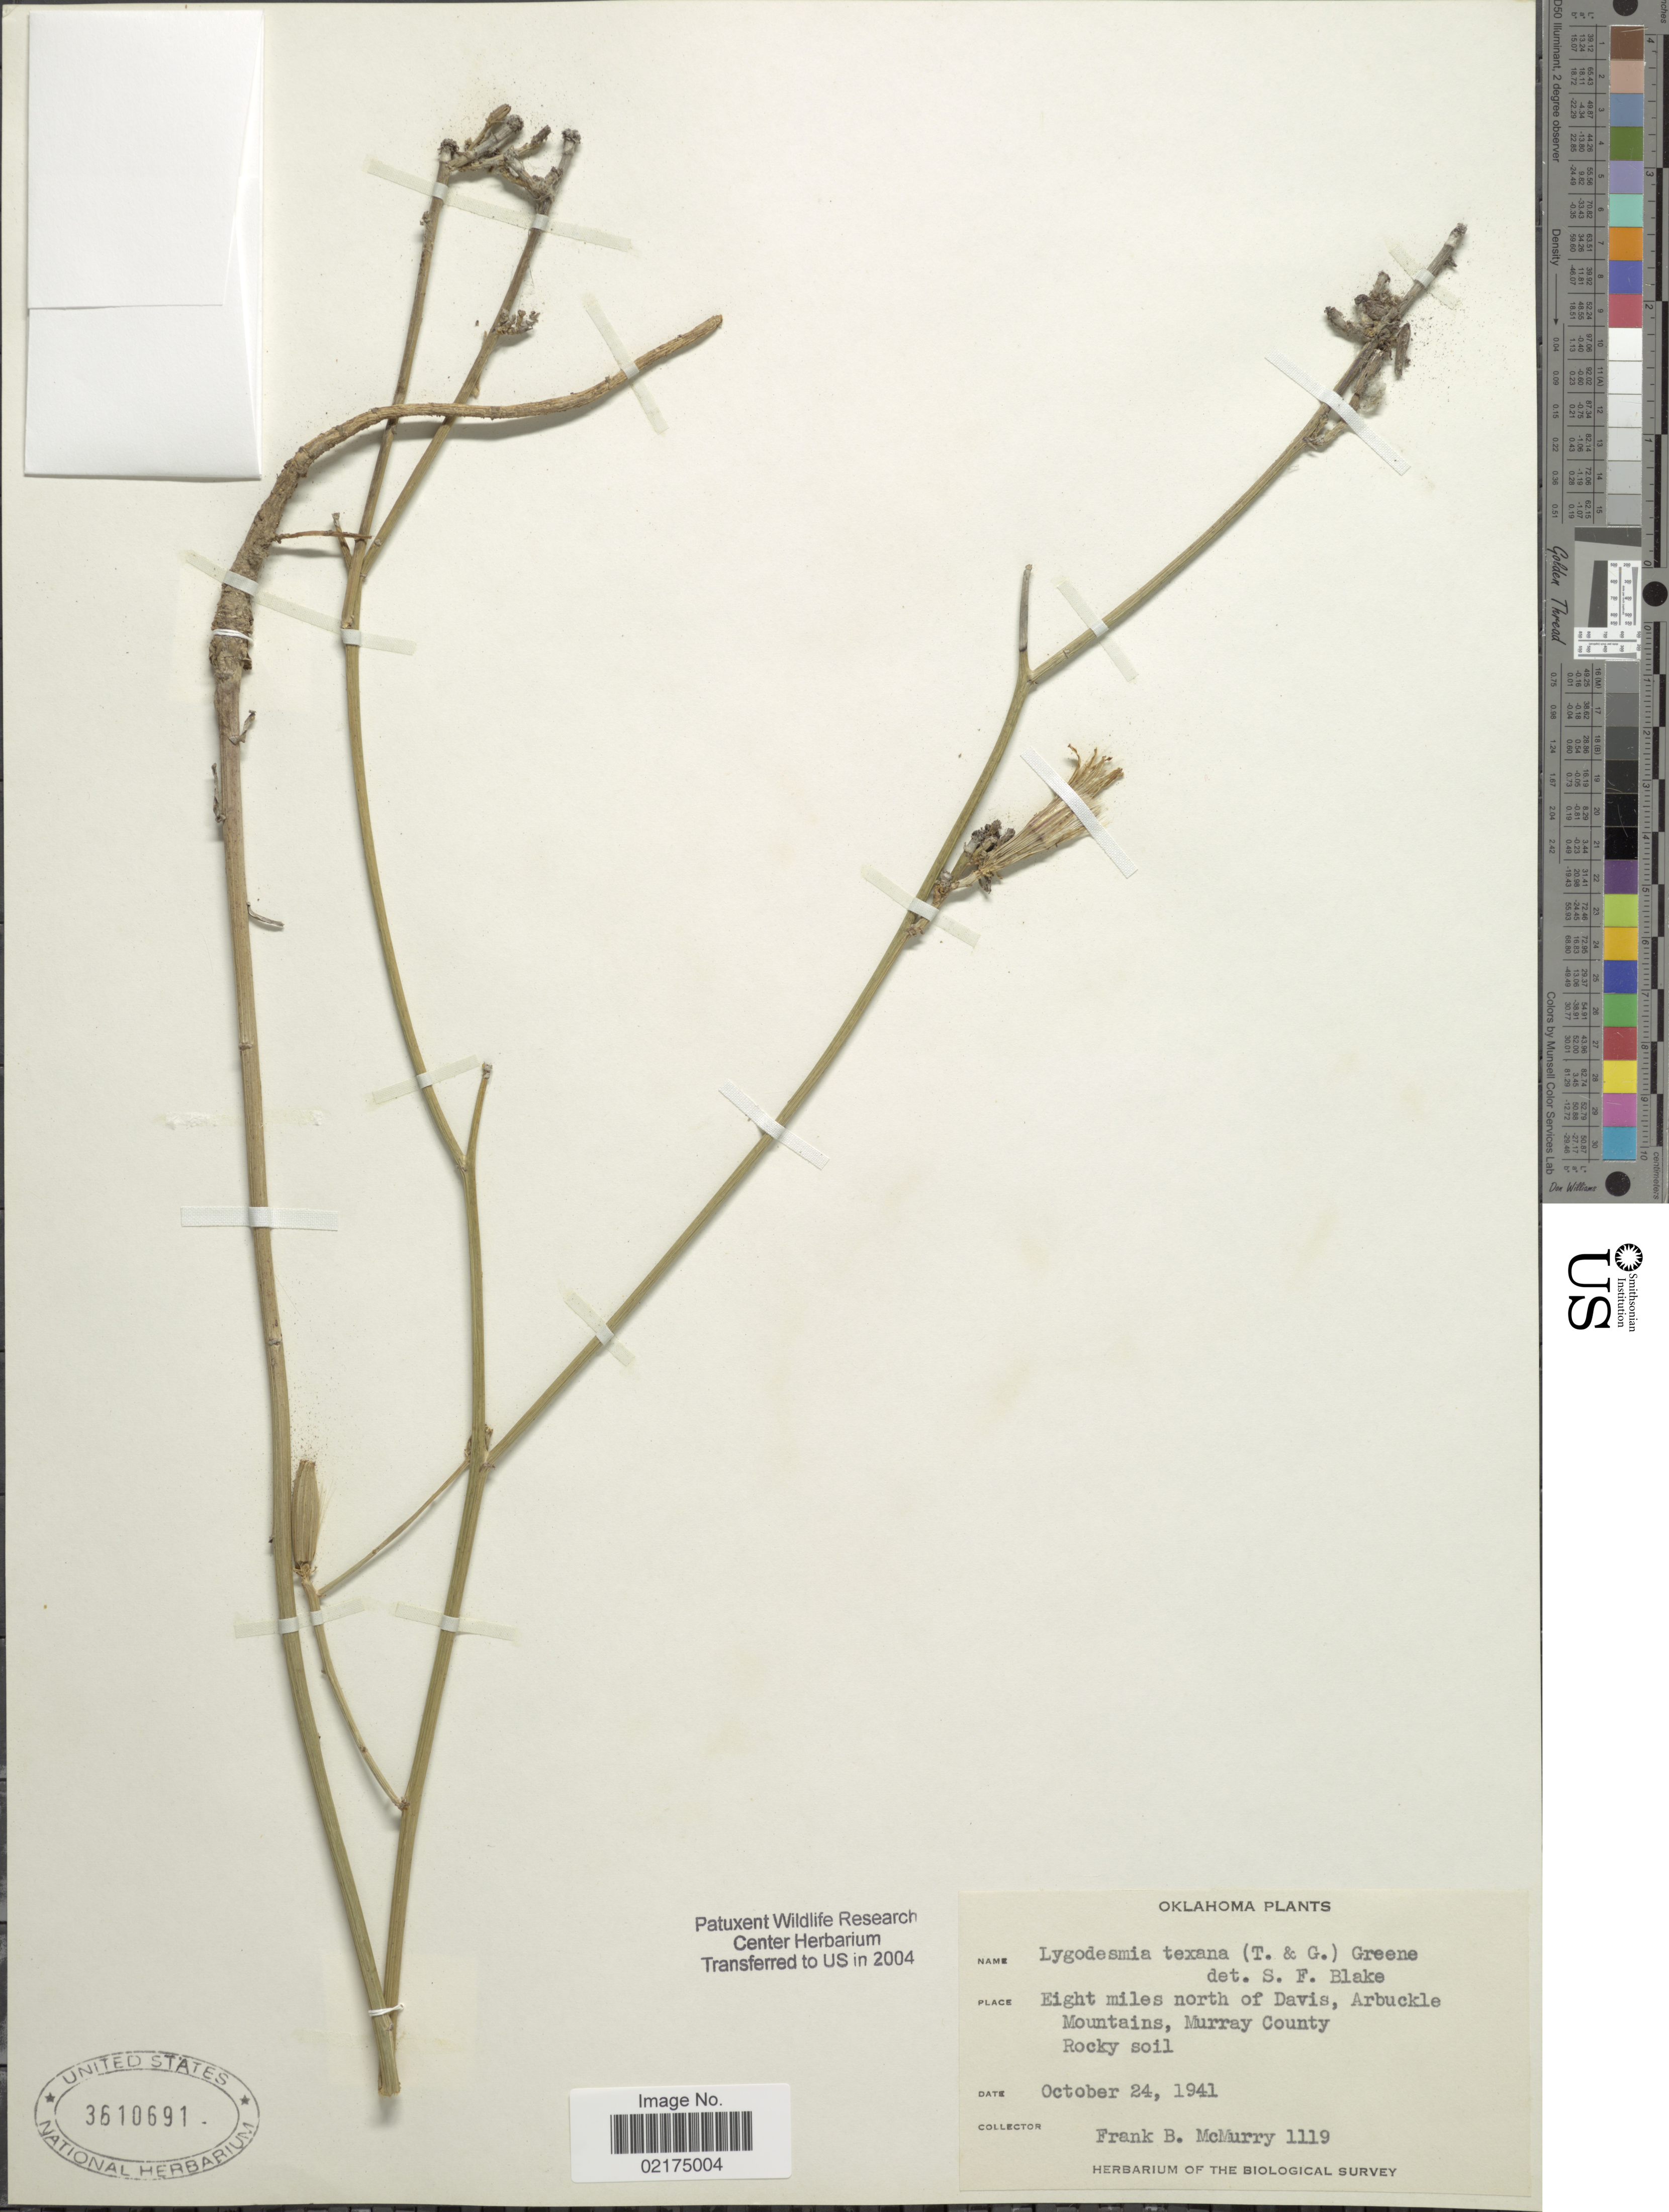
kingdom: Plantae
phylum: Tracheophyta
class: Magnoliopsida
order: Asterales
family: Asteraceae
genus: Lygodesmia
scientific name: Lygodesmia texana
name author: (Torr. & A. Gray) Greene ex Small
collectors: F. B. McMurry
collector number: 1119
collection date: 1941-10-24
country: United States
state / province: Oklahoma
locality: Eight miles north of Davis, Arbuckle Mountains, Murray County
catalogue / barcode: US 3610691